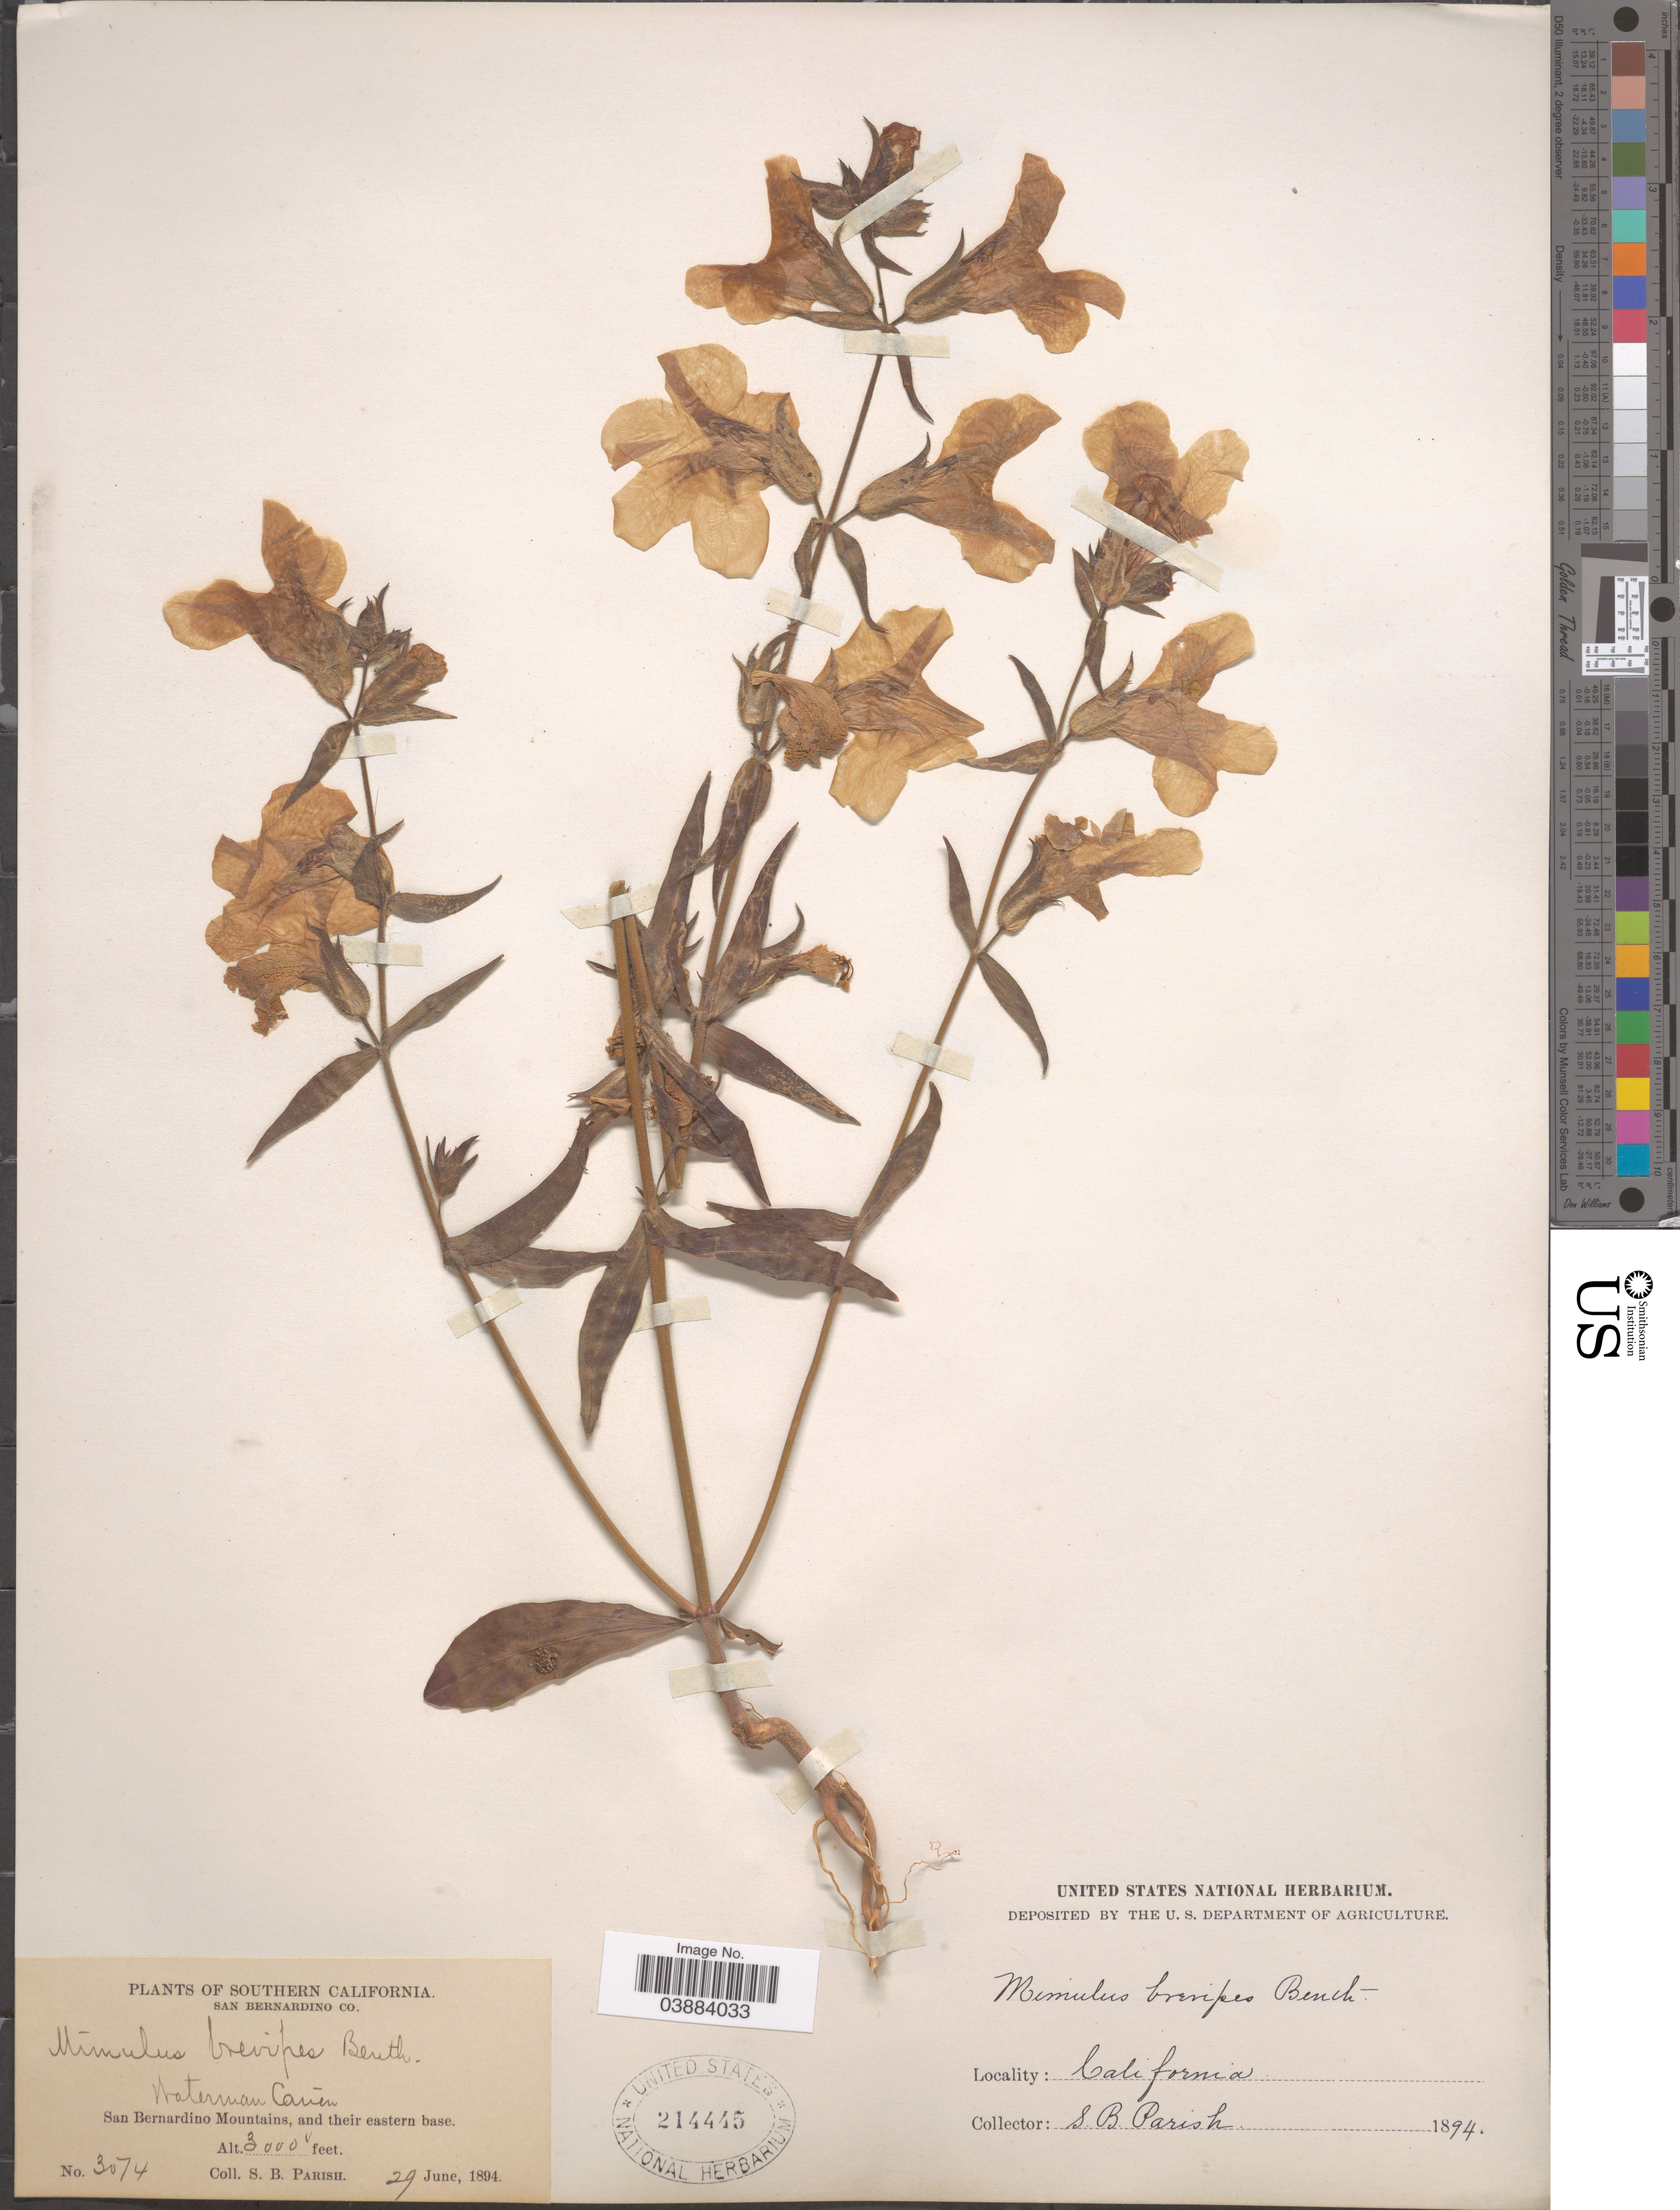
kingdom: Plantae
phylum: Tracheophyta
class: Magnoliopsida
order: Lamiales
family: Phrymaceae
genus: Eunanus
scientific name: Eunanus brevipes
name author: (Benth.) Greene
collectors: S. B. Parish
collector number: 3074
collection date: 1894-06-29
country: United States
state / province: California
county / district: San Bernardino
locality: Southern California. San Bernardino Co. Waterman Cañon. San Bernardino Mountains, and their eastern base.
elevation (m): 914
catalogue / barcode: US 214445